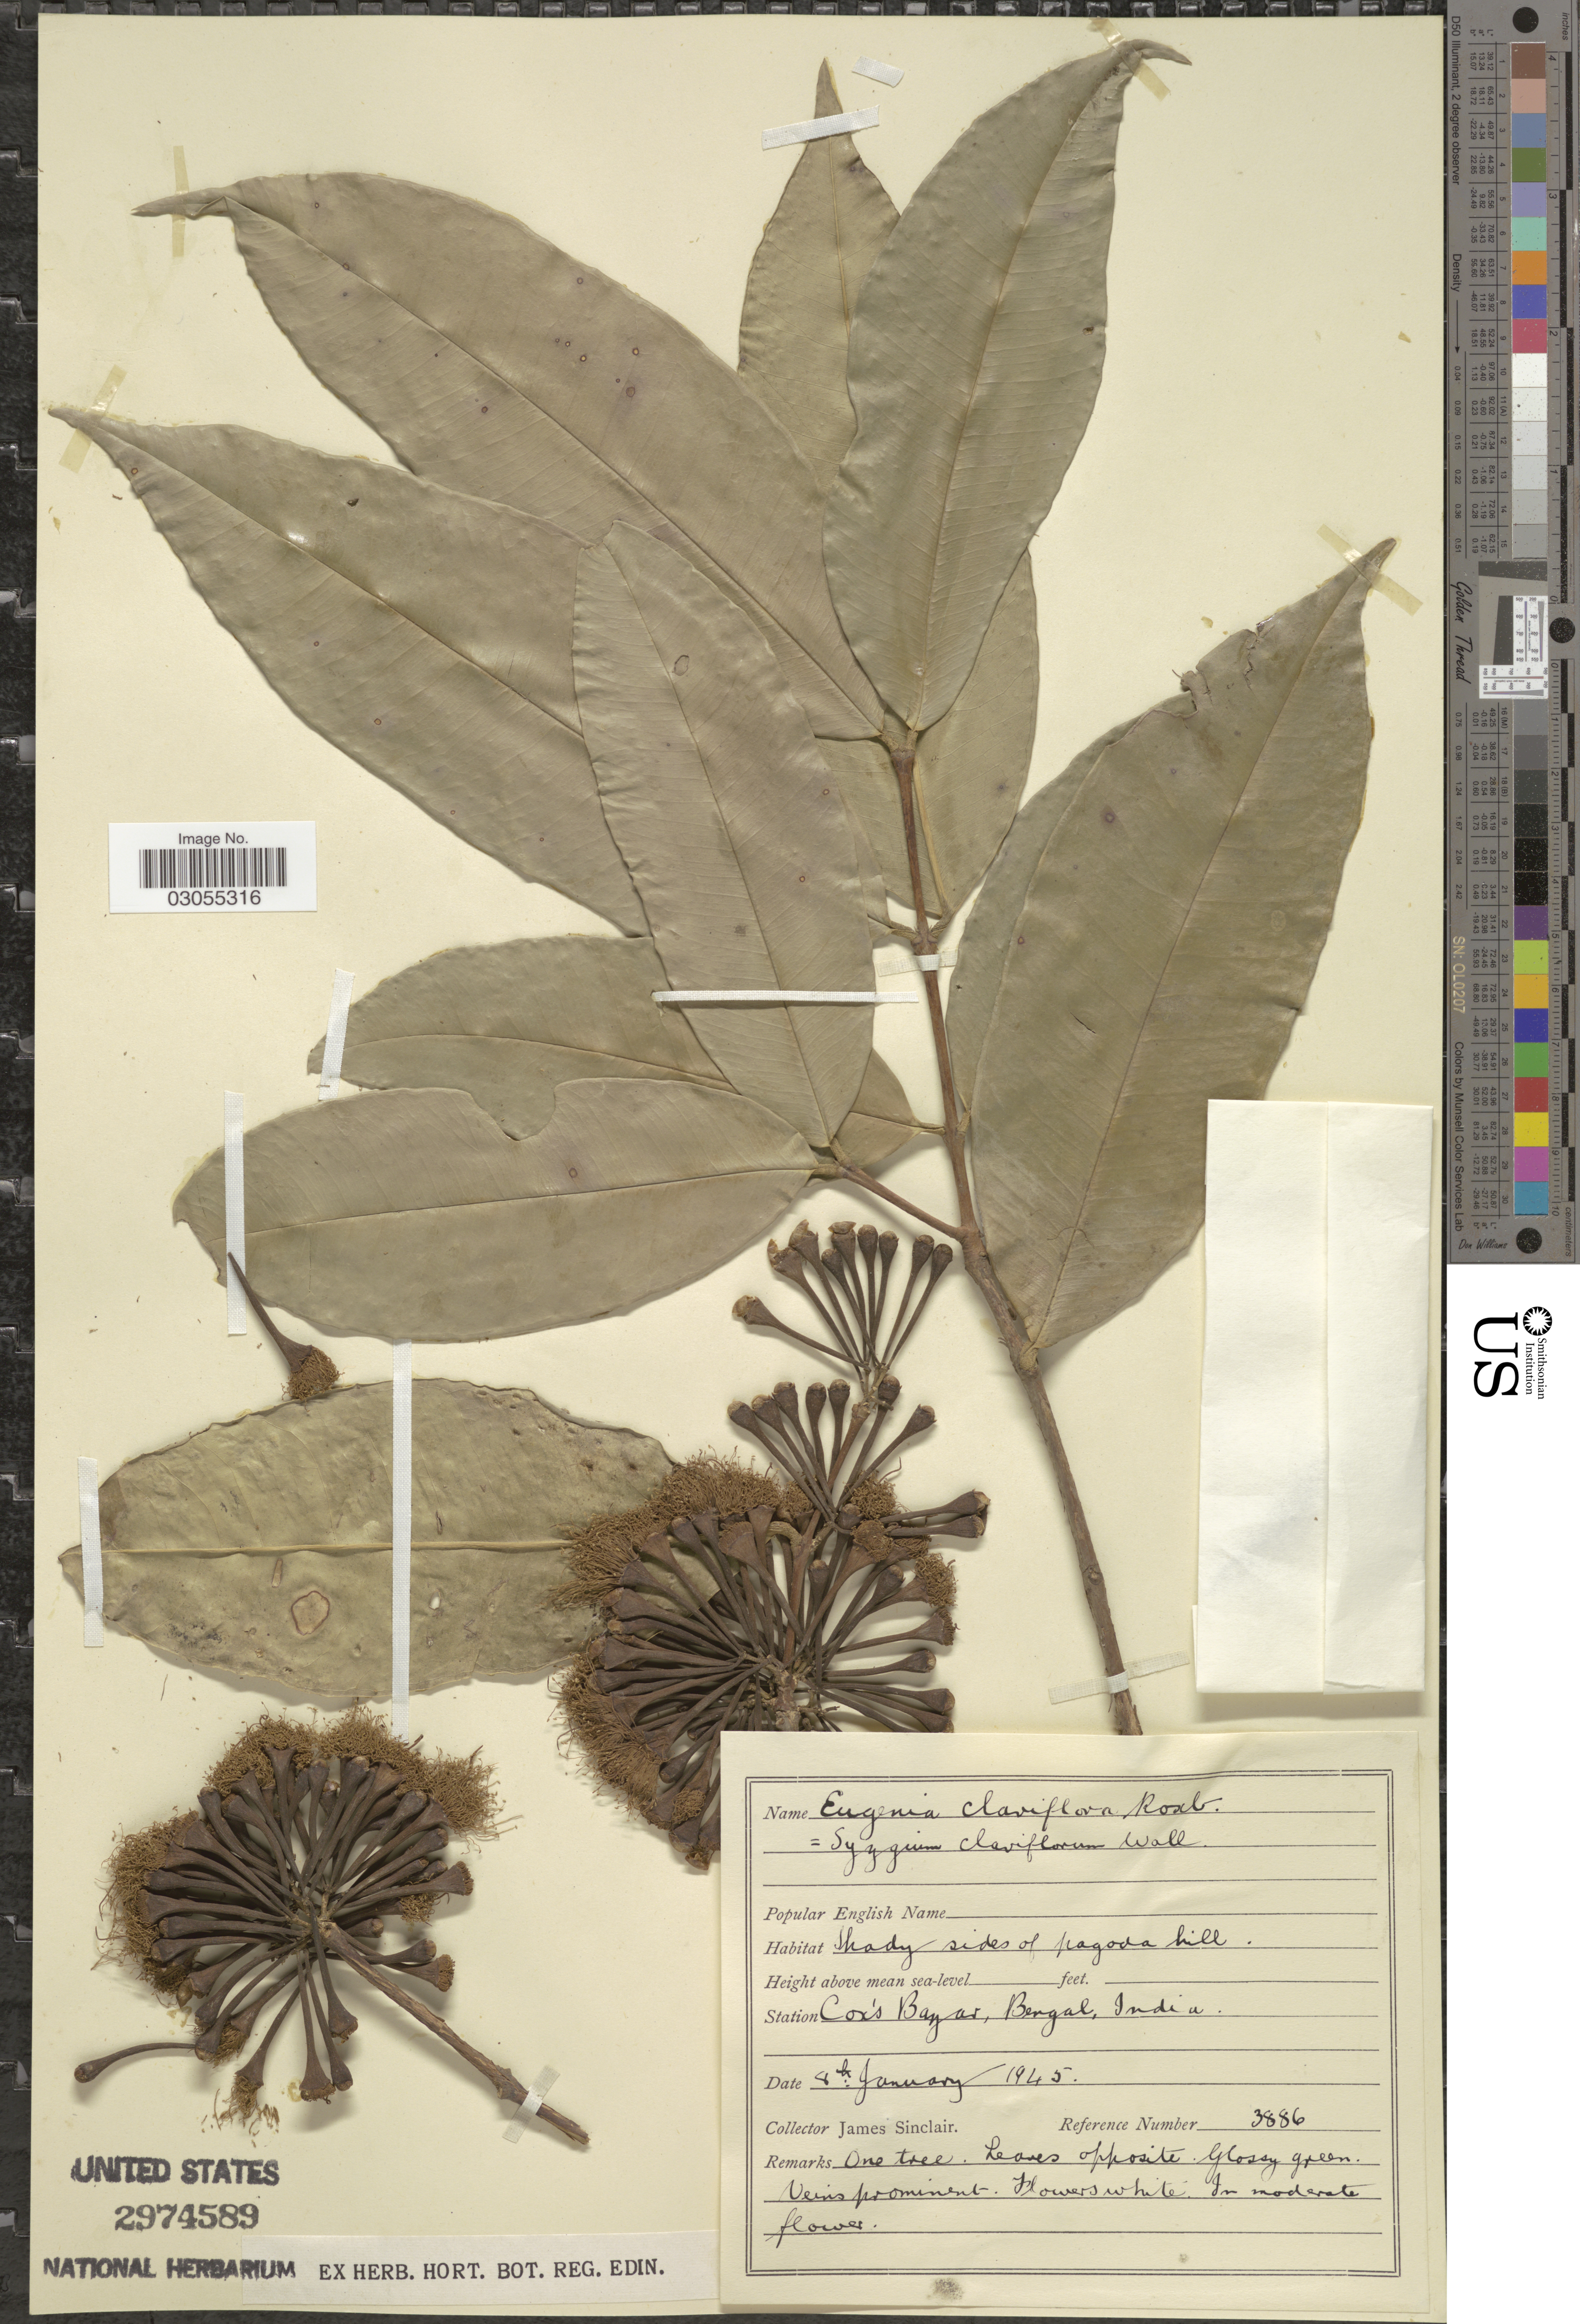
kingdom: Plantae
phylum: Tracheophyta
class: Magnoliopsida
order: Myrtales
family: Myrtaceae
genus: Syzygium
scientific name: Syzygium claviflorum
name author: (Roxb.) Wall. ex Steud.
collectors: J. Sinclair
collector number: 3886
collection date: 1945-01-08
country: Bangladesh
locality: Station Cox's Bazar, Bengal.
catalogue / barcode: US 2974589